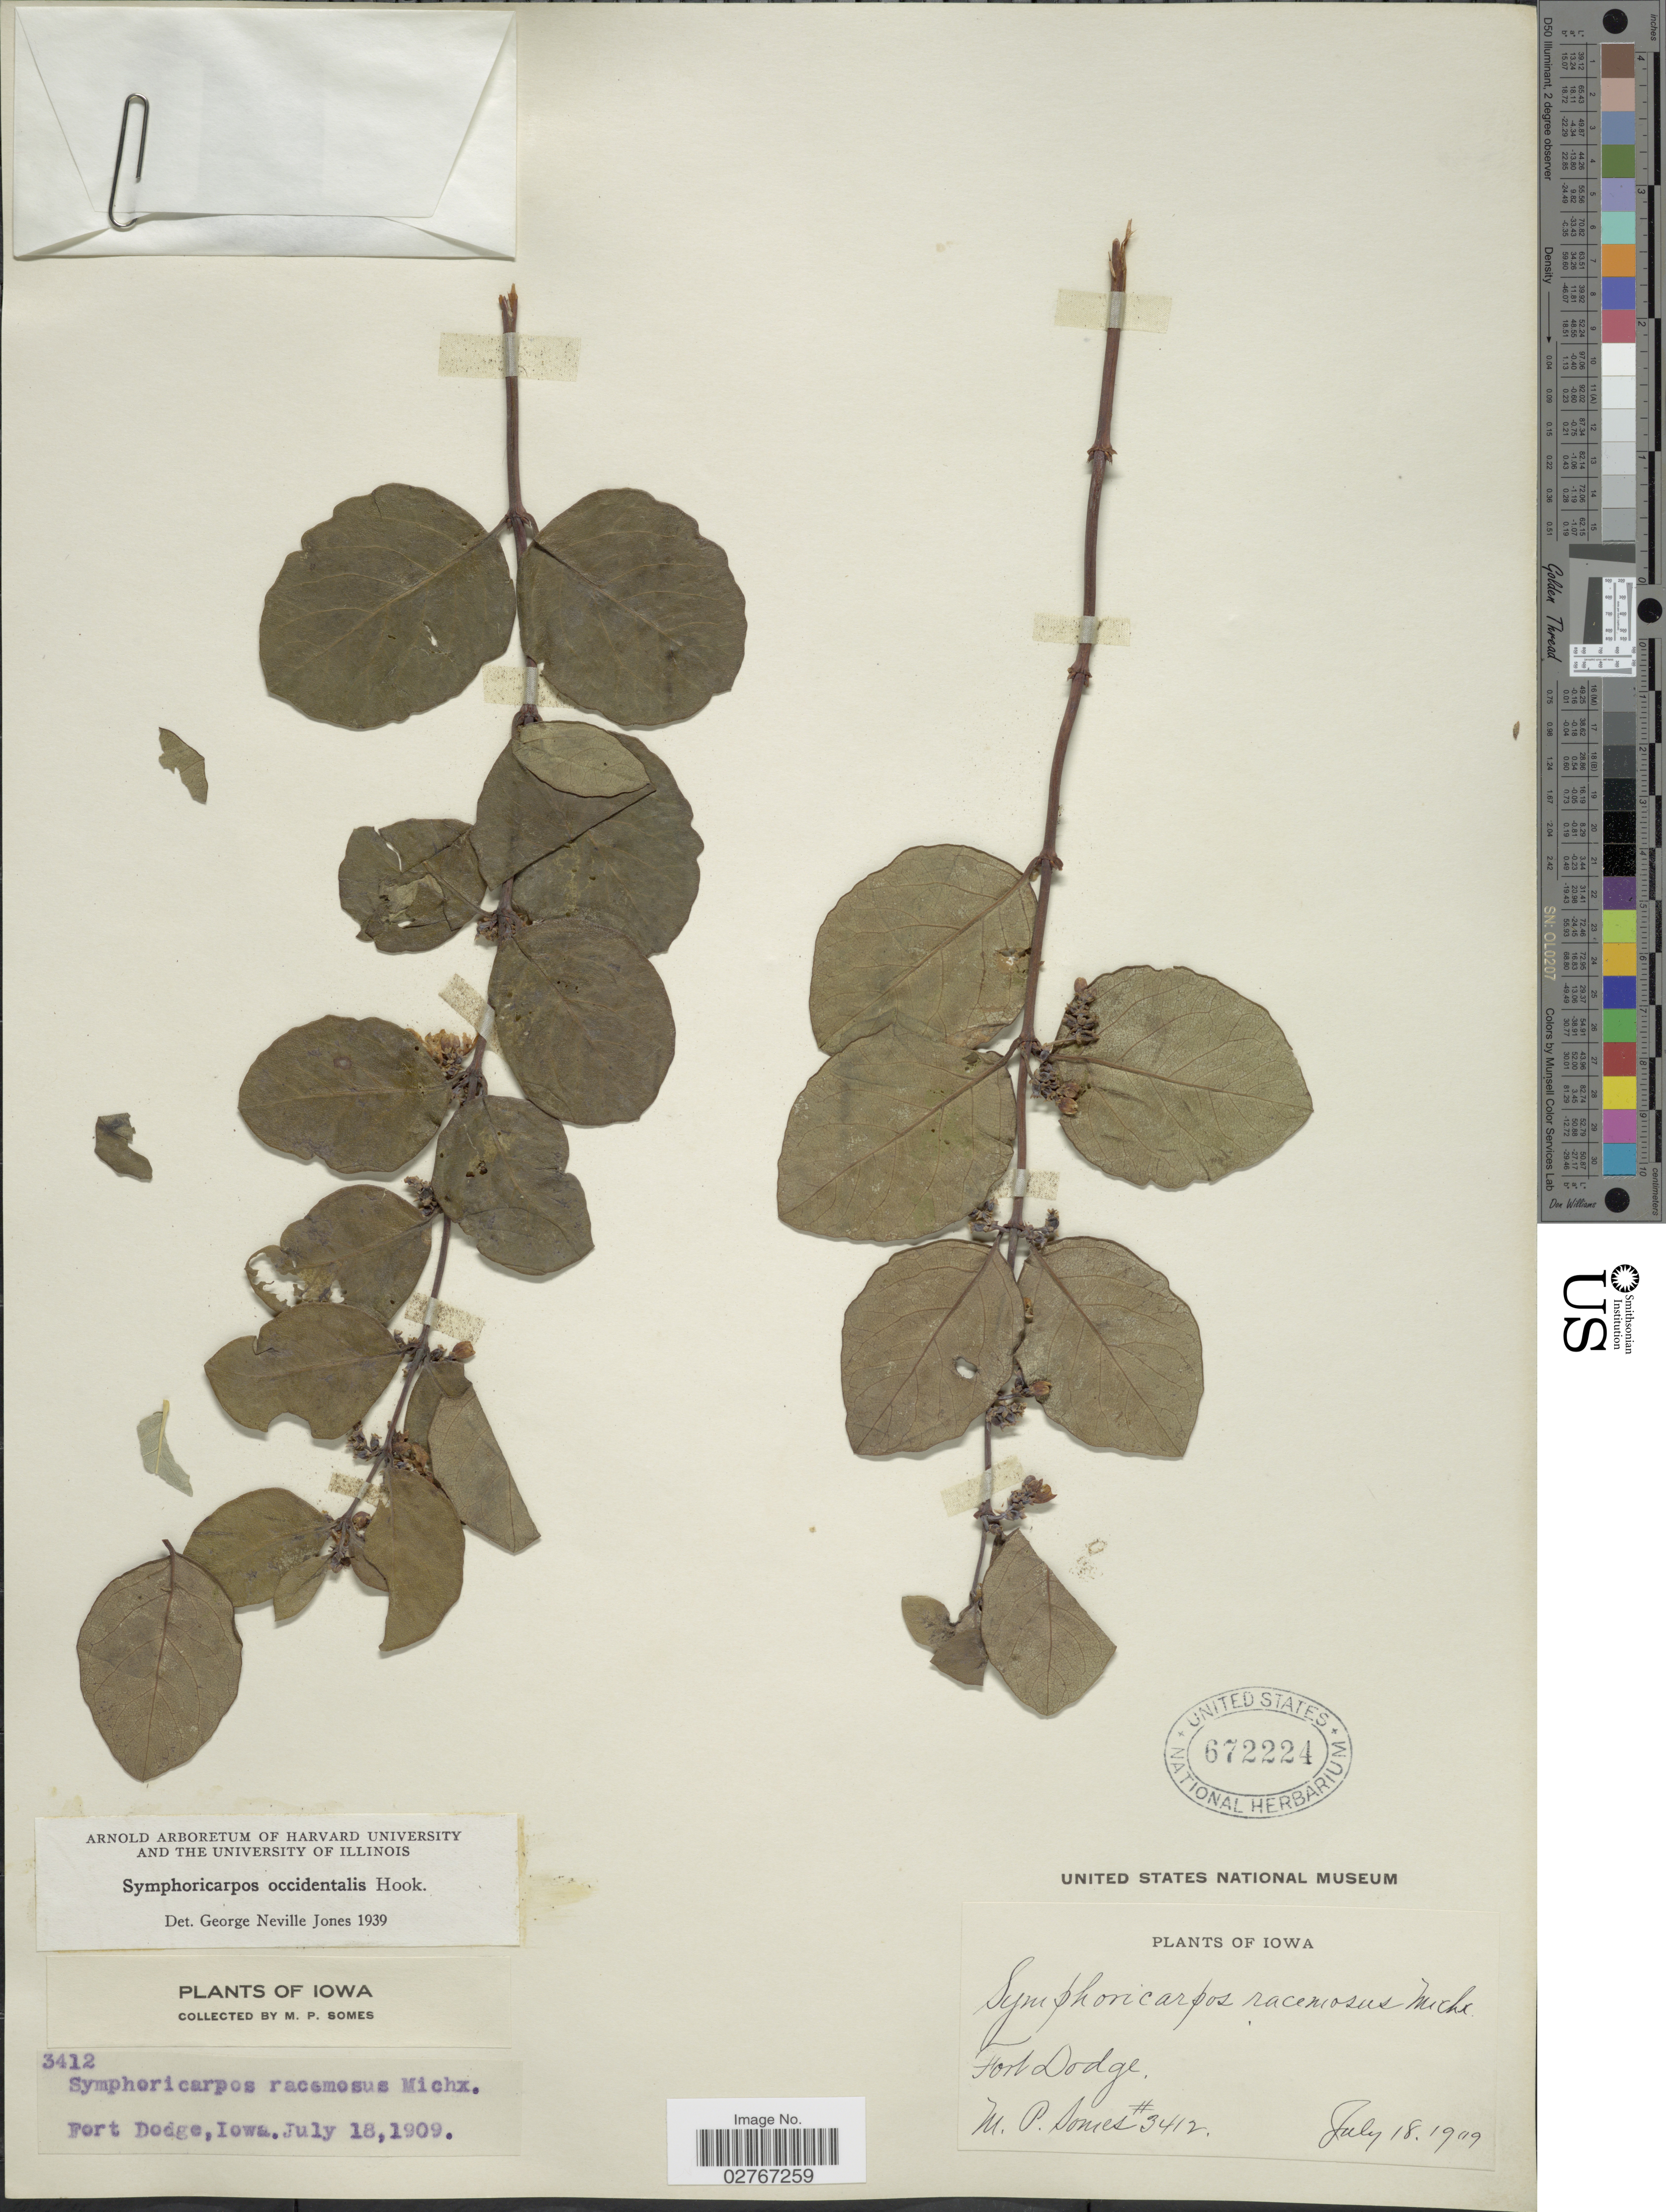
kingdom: Plantae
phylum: Tracheophyta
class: Magnoliopsida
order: Dipsacales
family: Caprifoliaceae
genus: Symphoricarpos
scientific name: Symphoricarpos occidentalis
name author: (R. Br.) Hook.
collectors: M. Somes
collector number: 3412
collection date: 1909-07-18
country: United States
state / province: Iowa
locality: Fort Dodge.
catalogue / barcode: US 672224